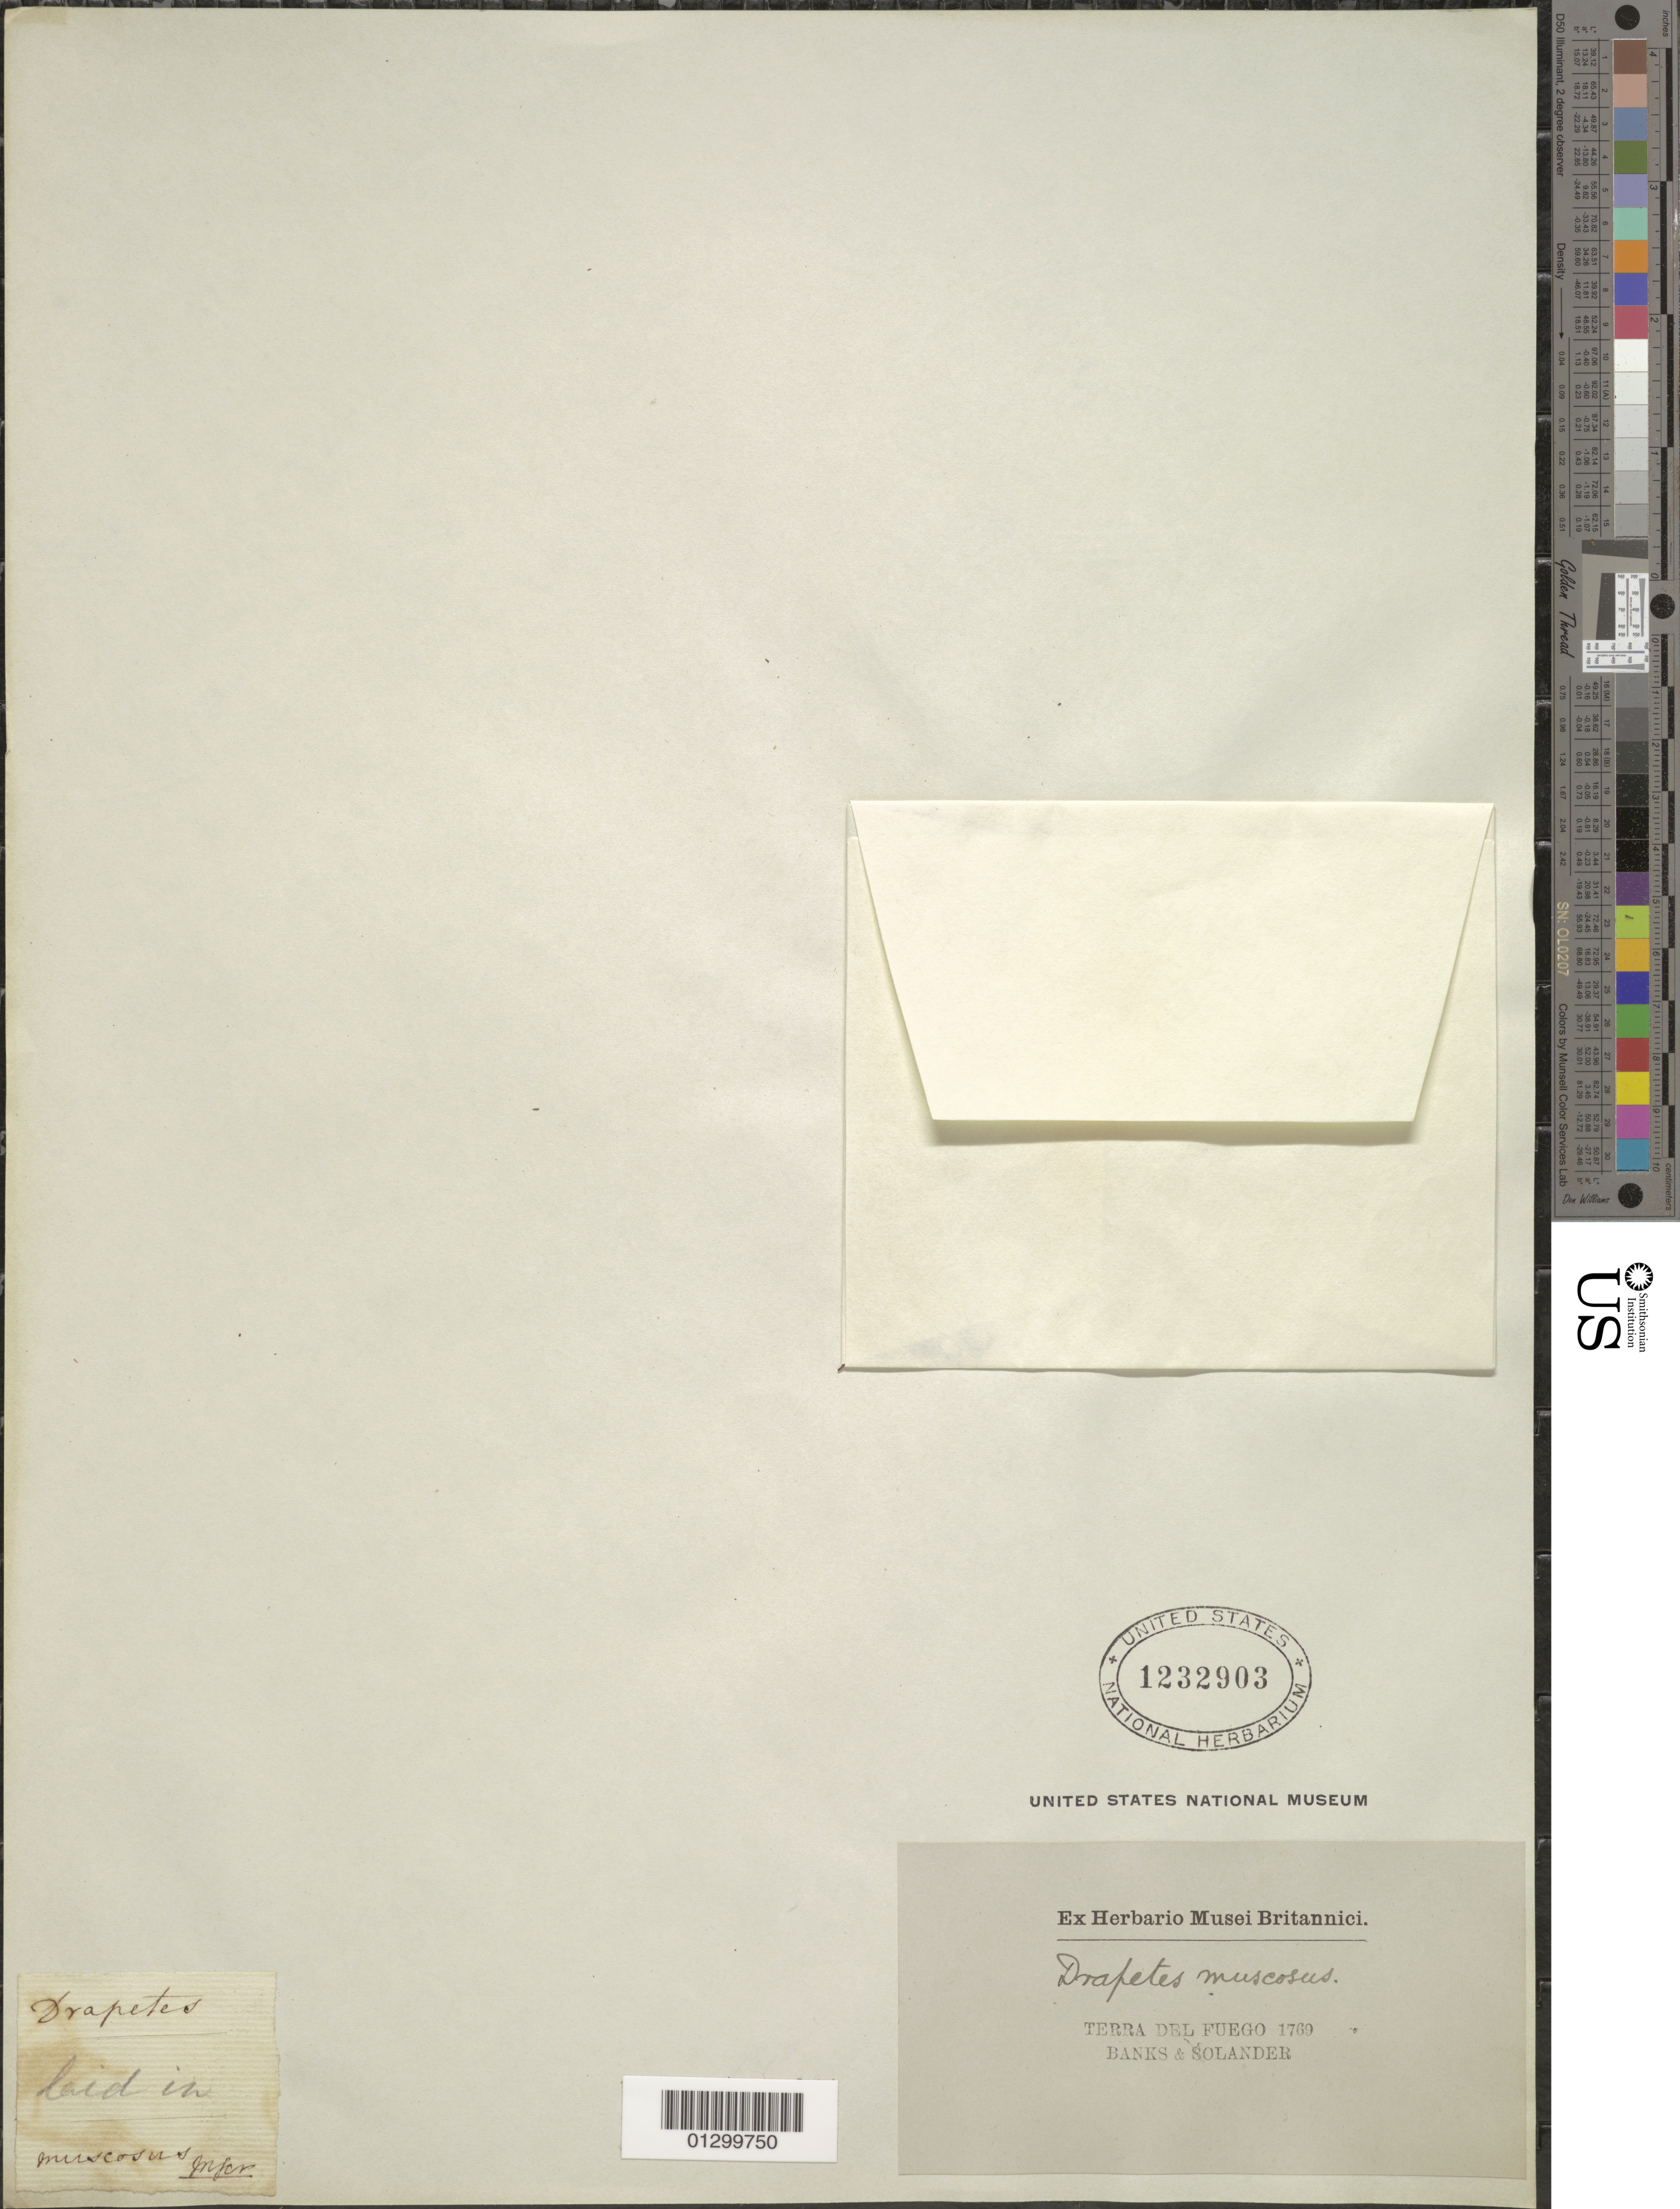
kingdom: Plantae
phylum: Tracheophyta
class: Magnoliopsida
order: Malvales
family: Thymelaeaceae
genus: Drapetes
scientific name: Drapetes muscosus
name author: Lam.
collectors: J. Banks & D. C. Solander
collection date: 1769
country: Argentina / Chile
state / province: Tierra del Fuego / Magellanes (XII)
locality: Tierra del Fuego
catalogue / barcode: US 1232903